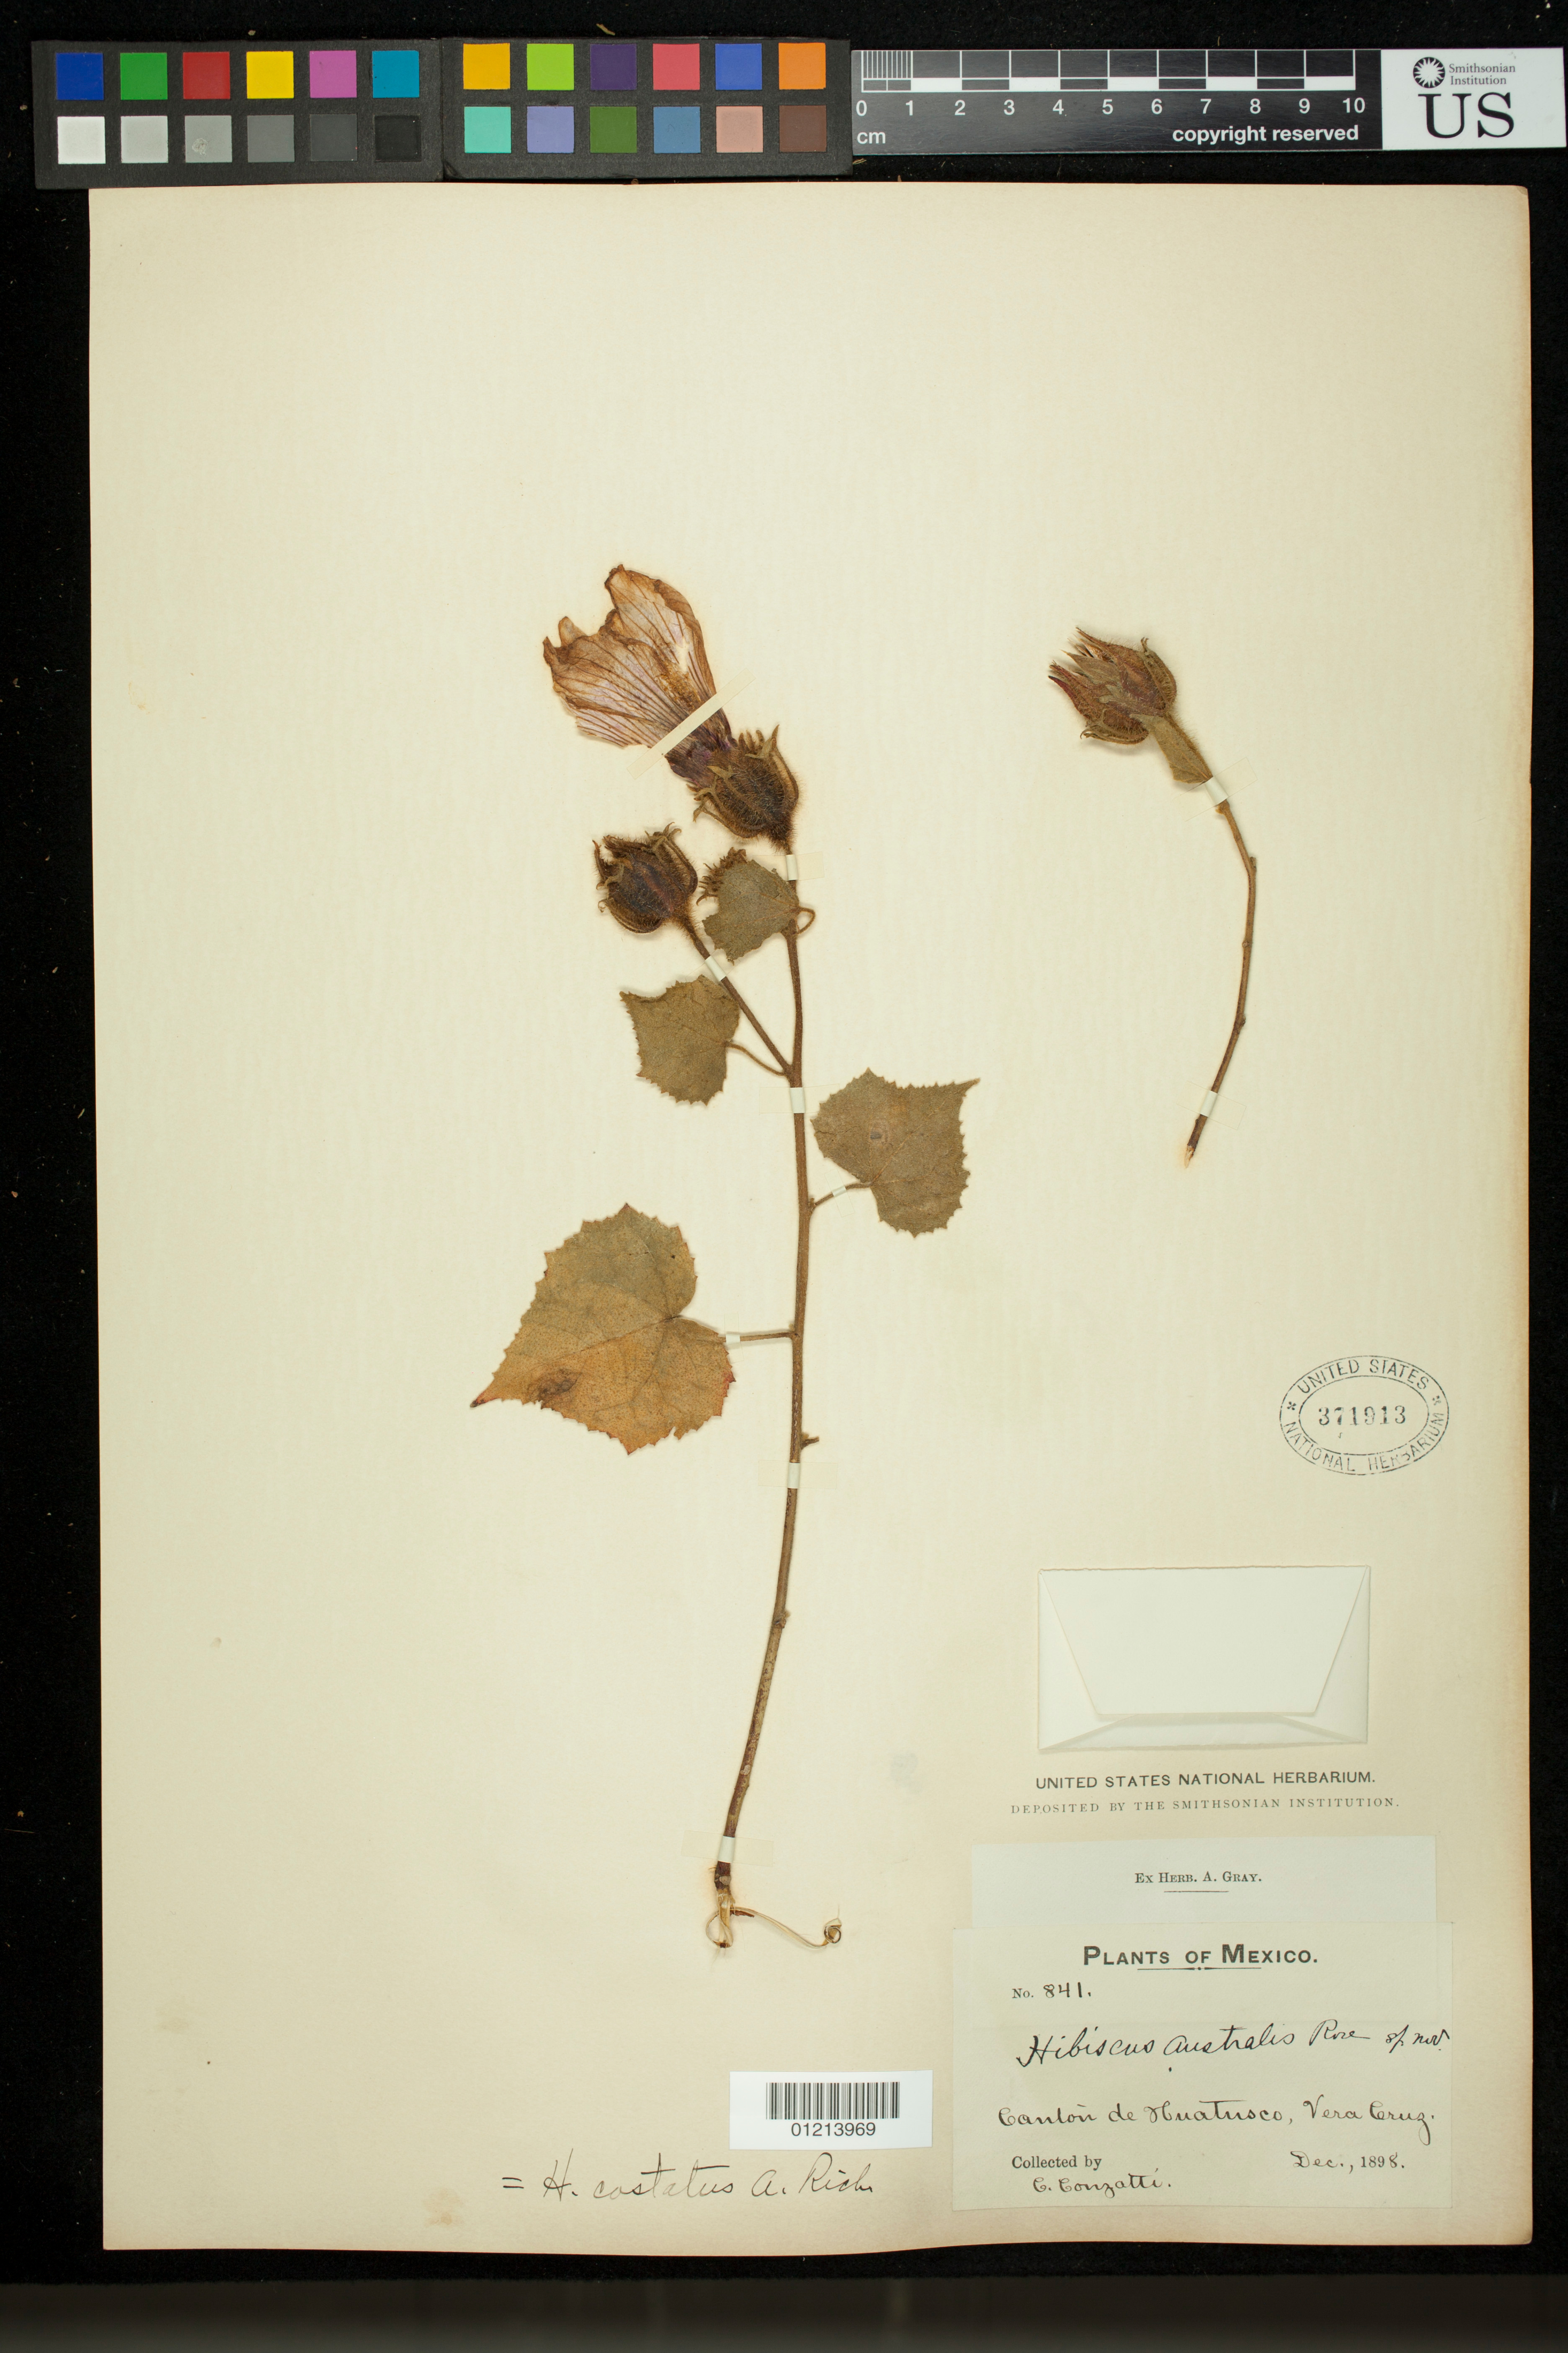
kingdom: Plantae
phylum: Tracheophyta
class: Magnoliopsida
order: Malvales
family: Malvaceae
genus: Sabdariffa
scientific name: Sabdariffa costata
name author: (A. Rich.) M.M. Hanes & R.L. Barrett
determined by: Dorr, Laurence J., Curator (BOT), Smithsonian Institution - National Museum of Natural History (UNITED STATES)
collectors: C. Conzatti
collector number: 841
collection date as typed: Dec 1898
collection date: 1898-12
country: Mexico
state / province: Veracruz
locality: Cantón de Huatusco, Vera Cruz.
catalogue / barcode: US 371913